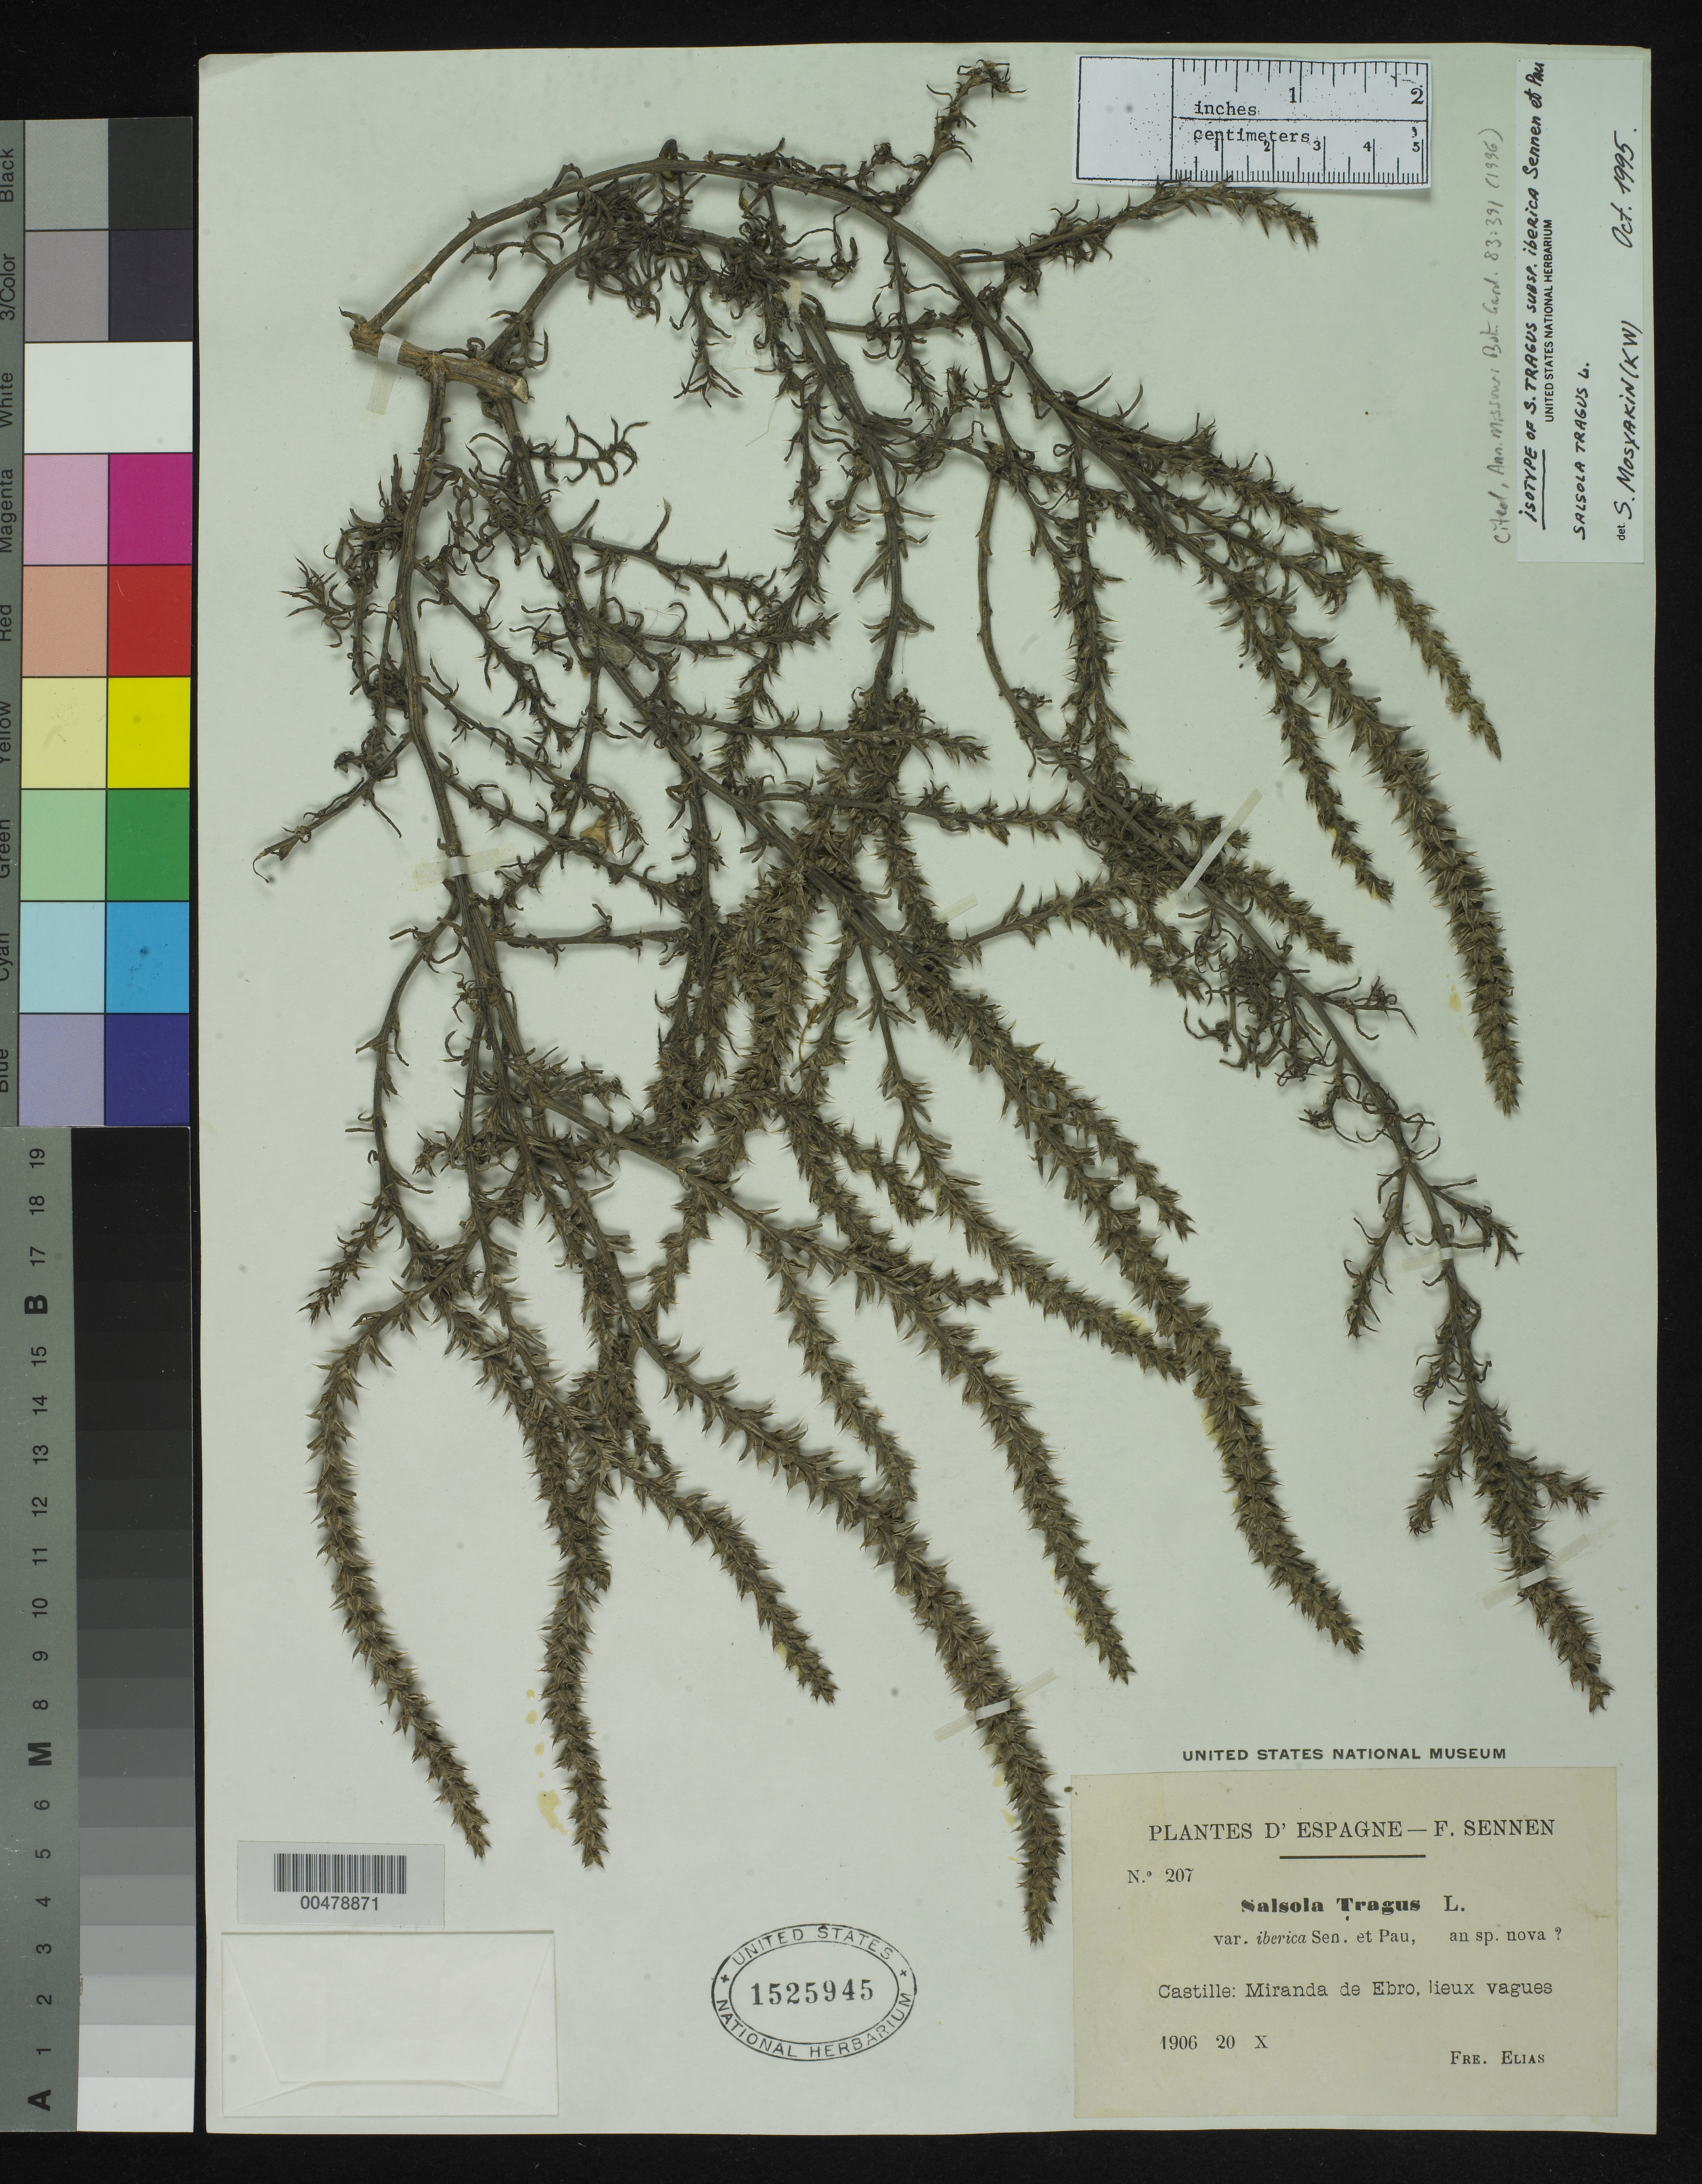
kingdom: Plantae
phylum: Tracheophyta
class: Magnoliopsida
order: Caryophyllales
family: Amaranthaceae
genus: Salsola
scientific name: Salsola tragus subsp. iberica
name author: Sennen & Pau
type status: Isotype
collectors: Bro. Elias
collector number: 207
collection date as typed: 20 Oct 1906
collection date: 1906-10-20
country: Spain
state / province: Castilla y León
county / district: Burgos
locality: , Lieux Vagues.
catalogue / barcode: US 1525945